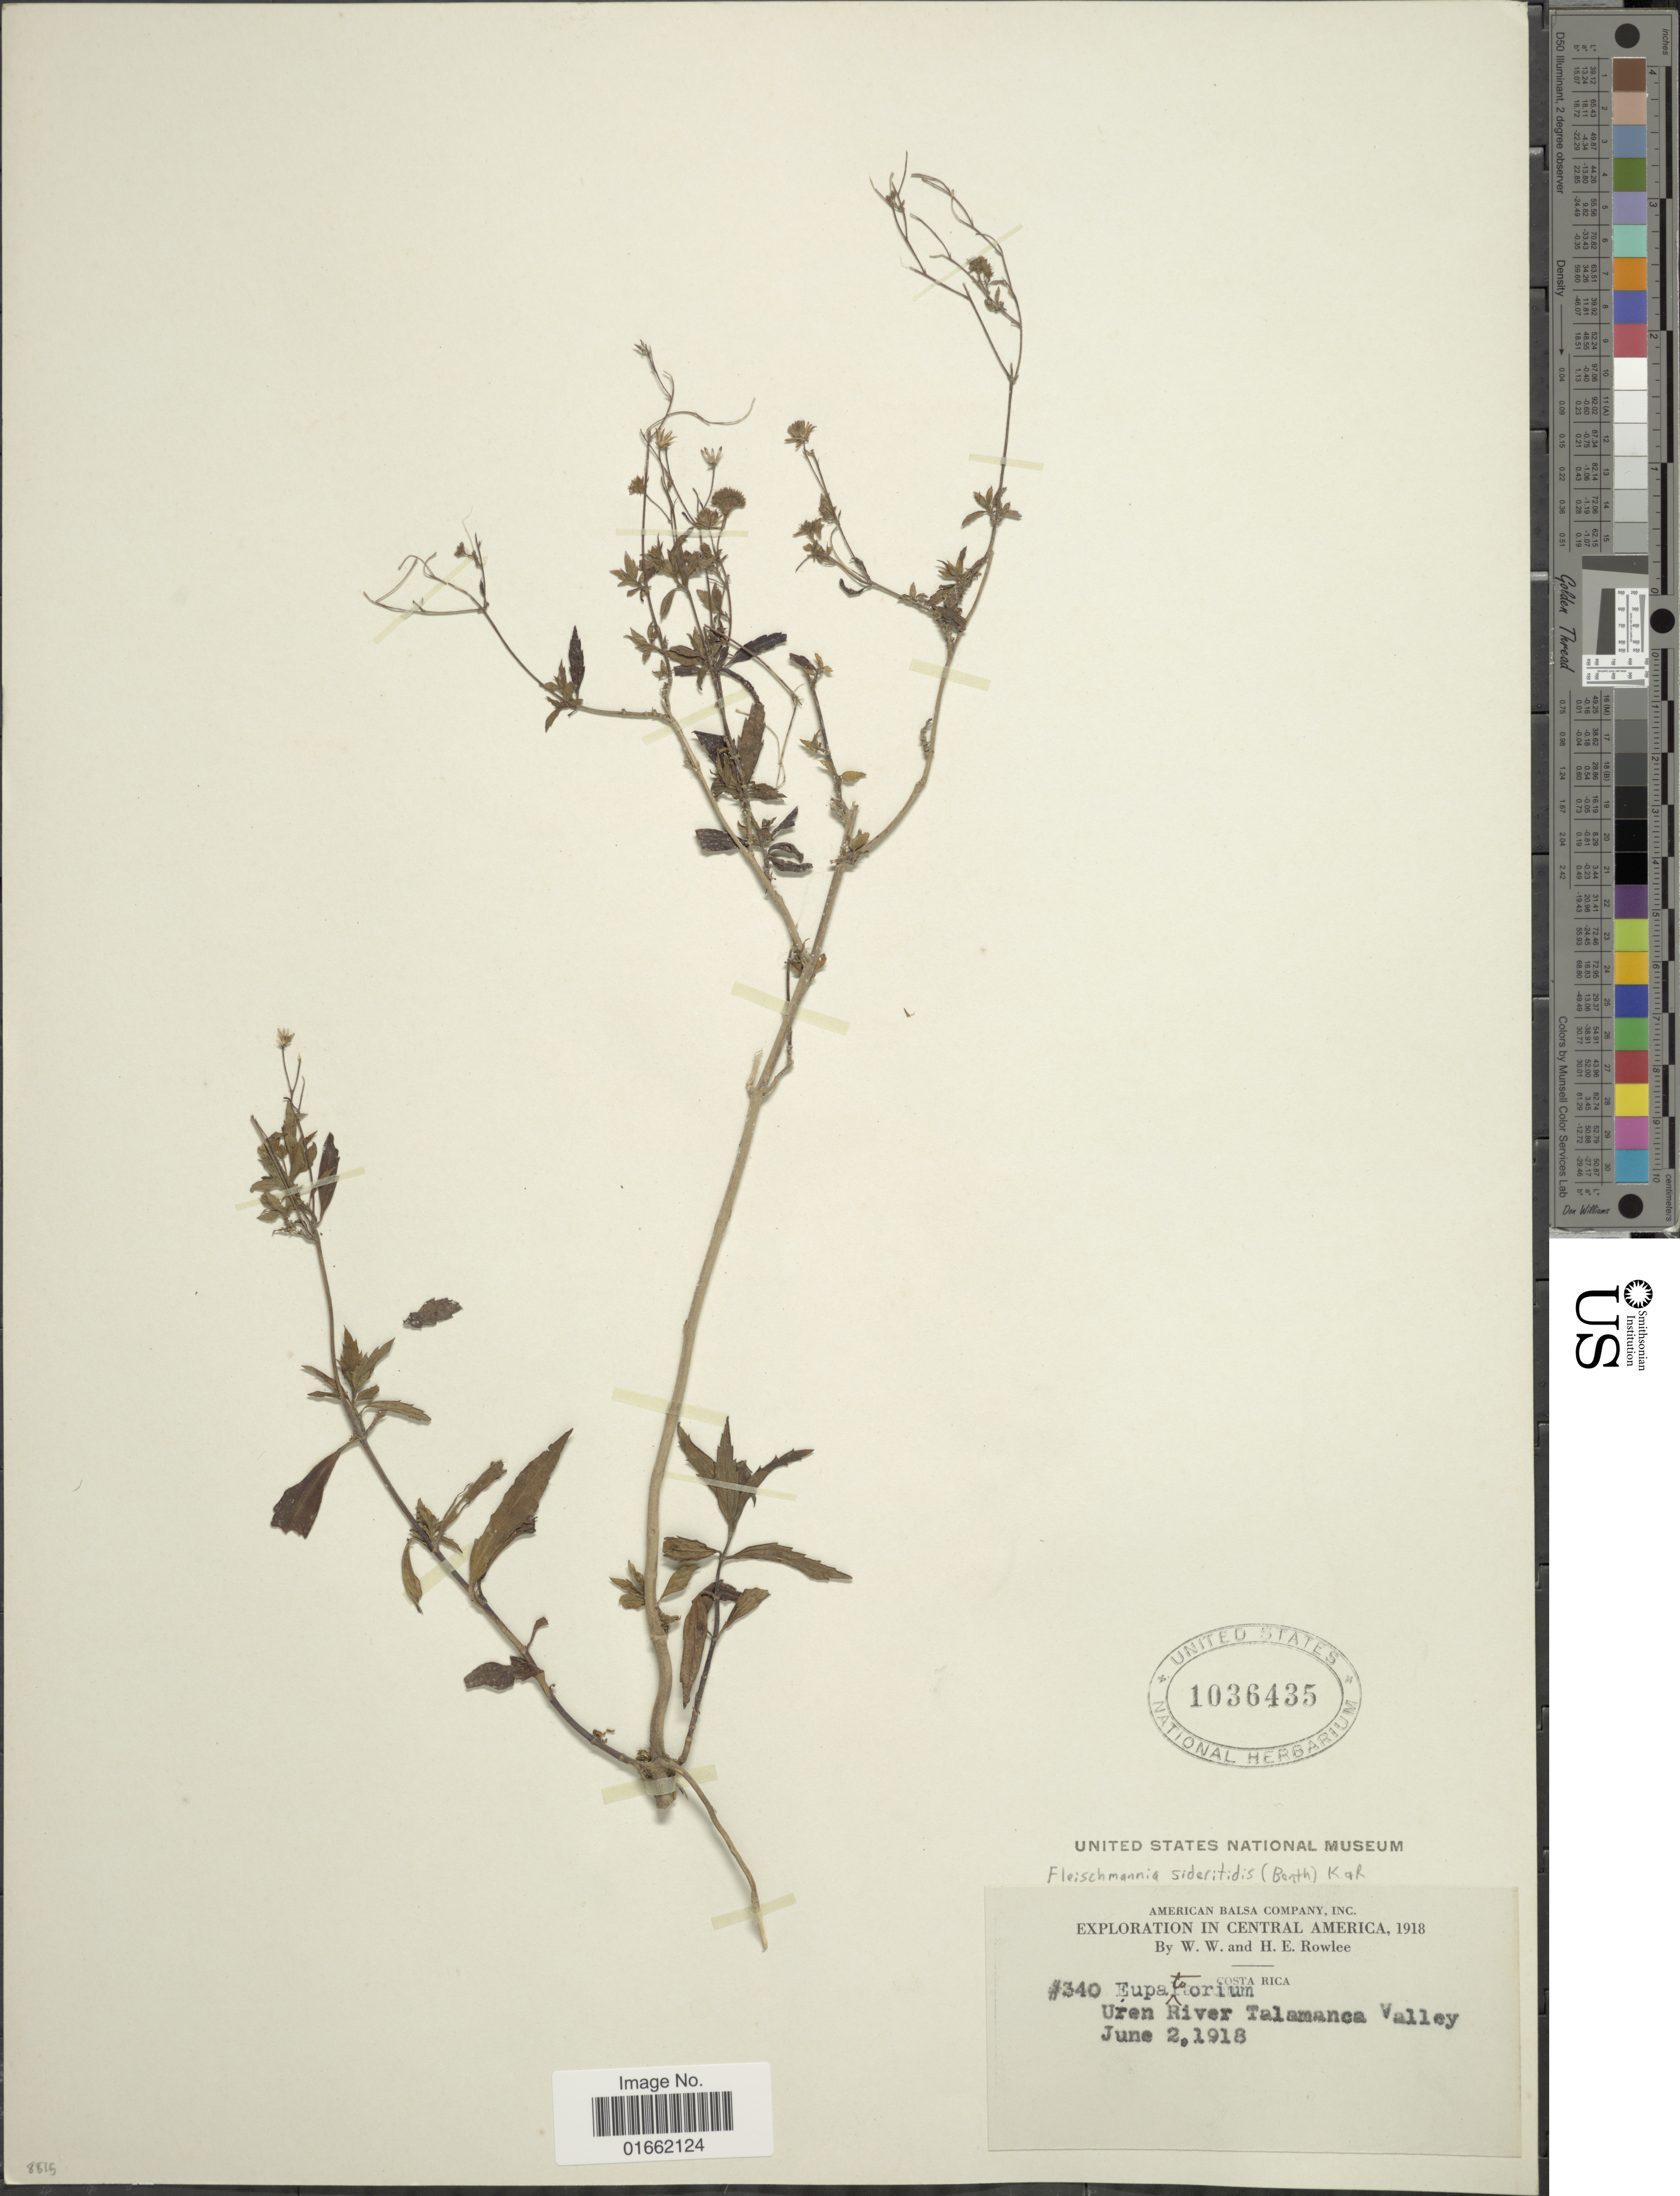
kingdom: Plantae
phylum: Tracheophyta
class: Magnoliopsida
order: Asterales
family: Asteraceae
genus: Fleischmannia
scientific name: Fleischmannia sideritides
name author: (Benth. in Oerst.) R.M. King & H. Rob.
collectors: W. W. Rowlee & H. E. Rowlee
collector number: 340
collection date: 1918-06-02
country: Costa Rica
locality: Uren River Talamanca Valley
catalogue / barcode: US 1036435